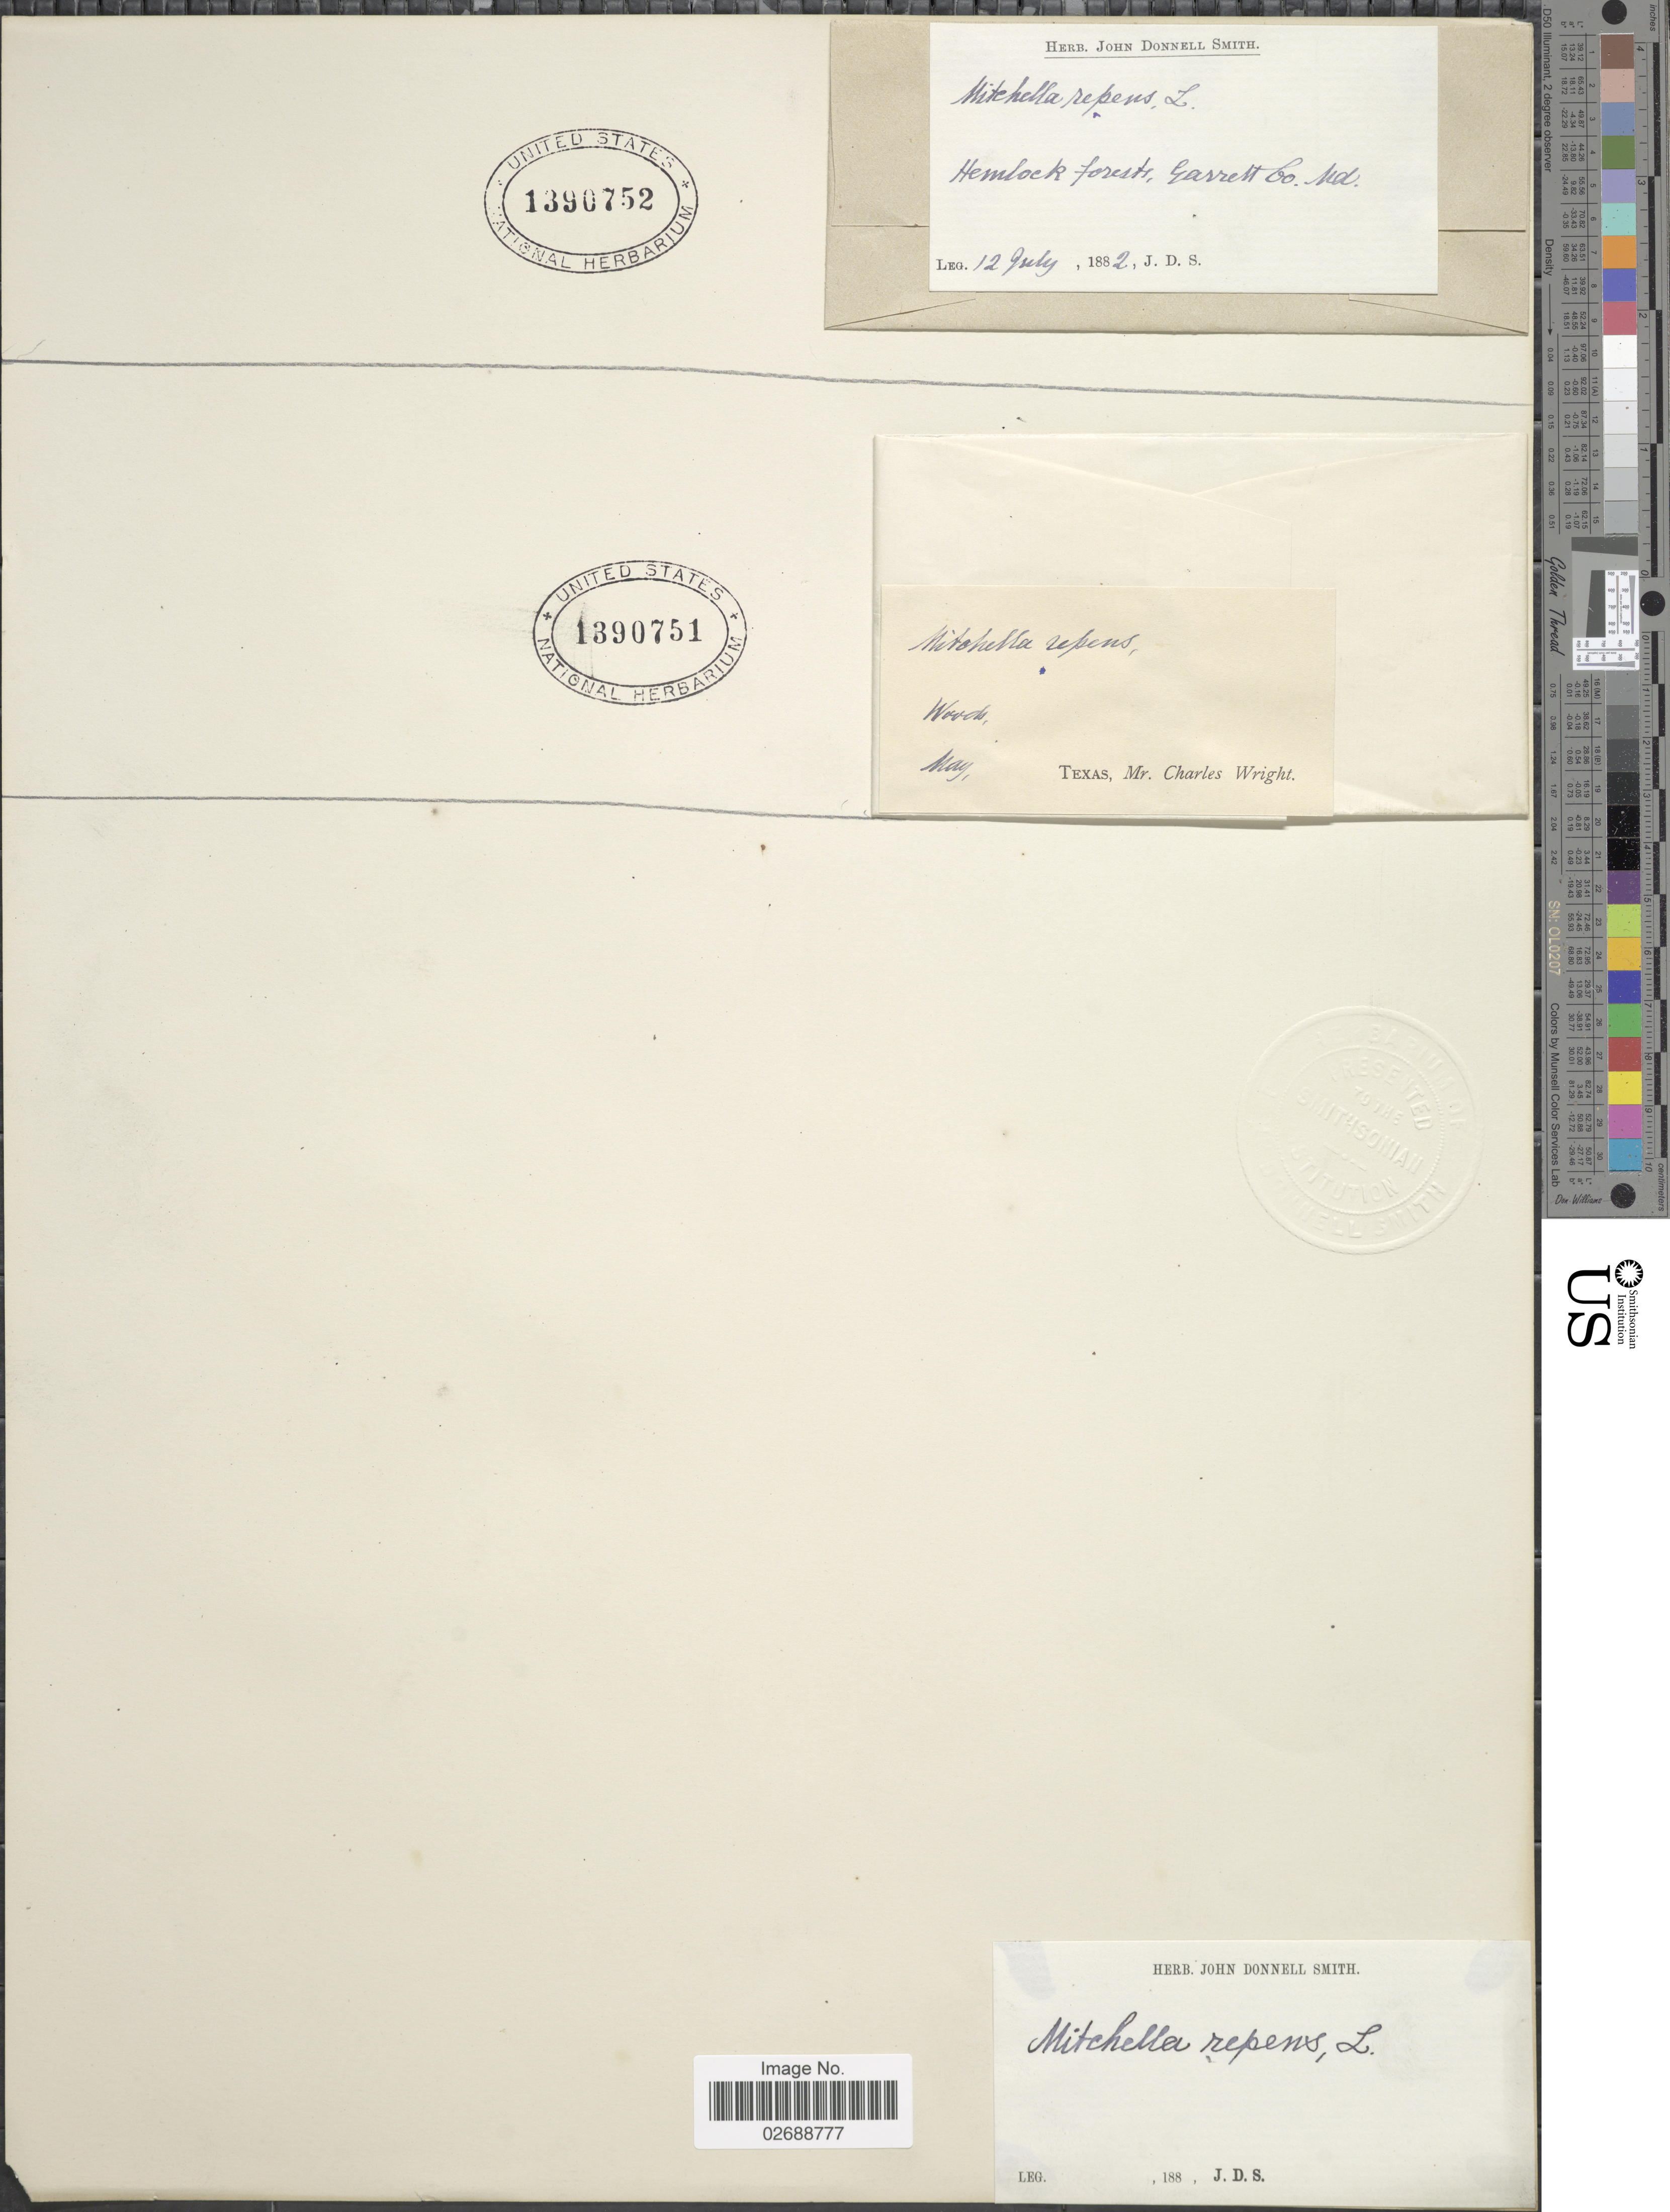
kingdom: Plantae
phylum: Tracheophyta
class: Magnoliopsida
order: Gentianales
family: Rubiaceae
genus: Mitchella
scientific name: Mitchella repens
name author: L.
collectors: J. Donnell Smith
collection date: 1882-07-12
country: United States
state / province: Maryland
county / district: Garrett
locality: Hemlock forests, Garrett Co.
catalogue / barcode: US 1390752-2